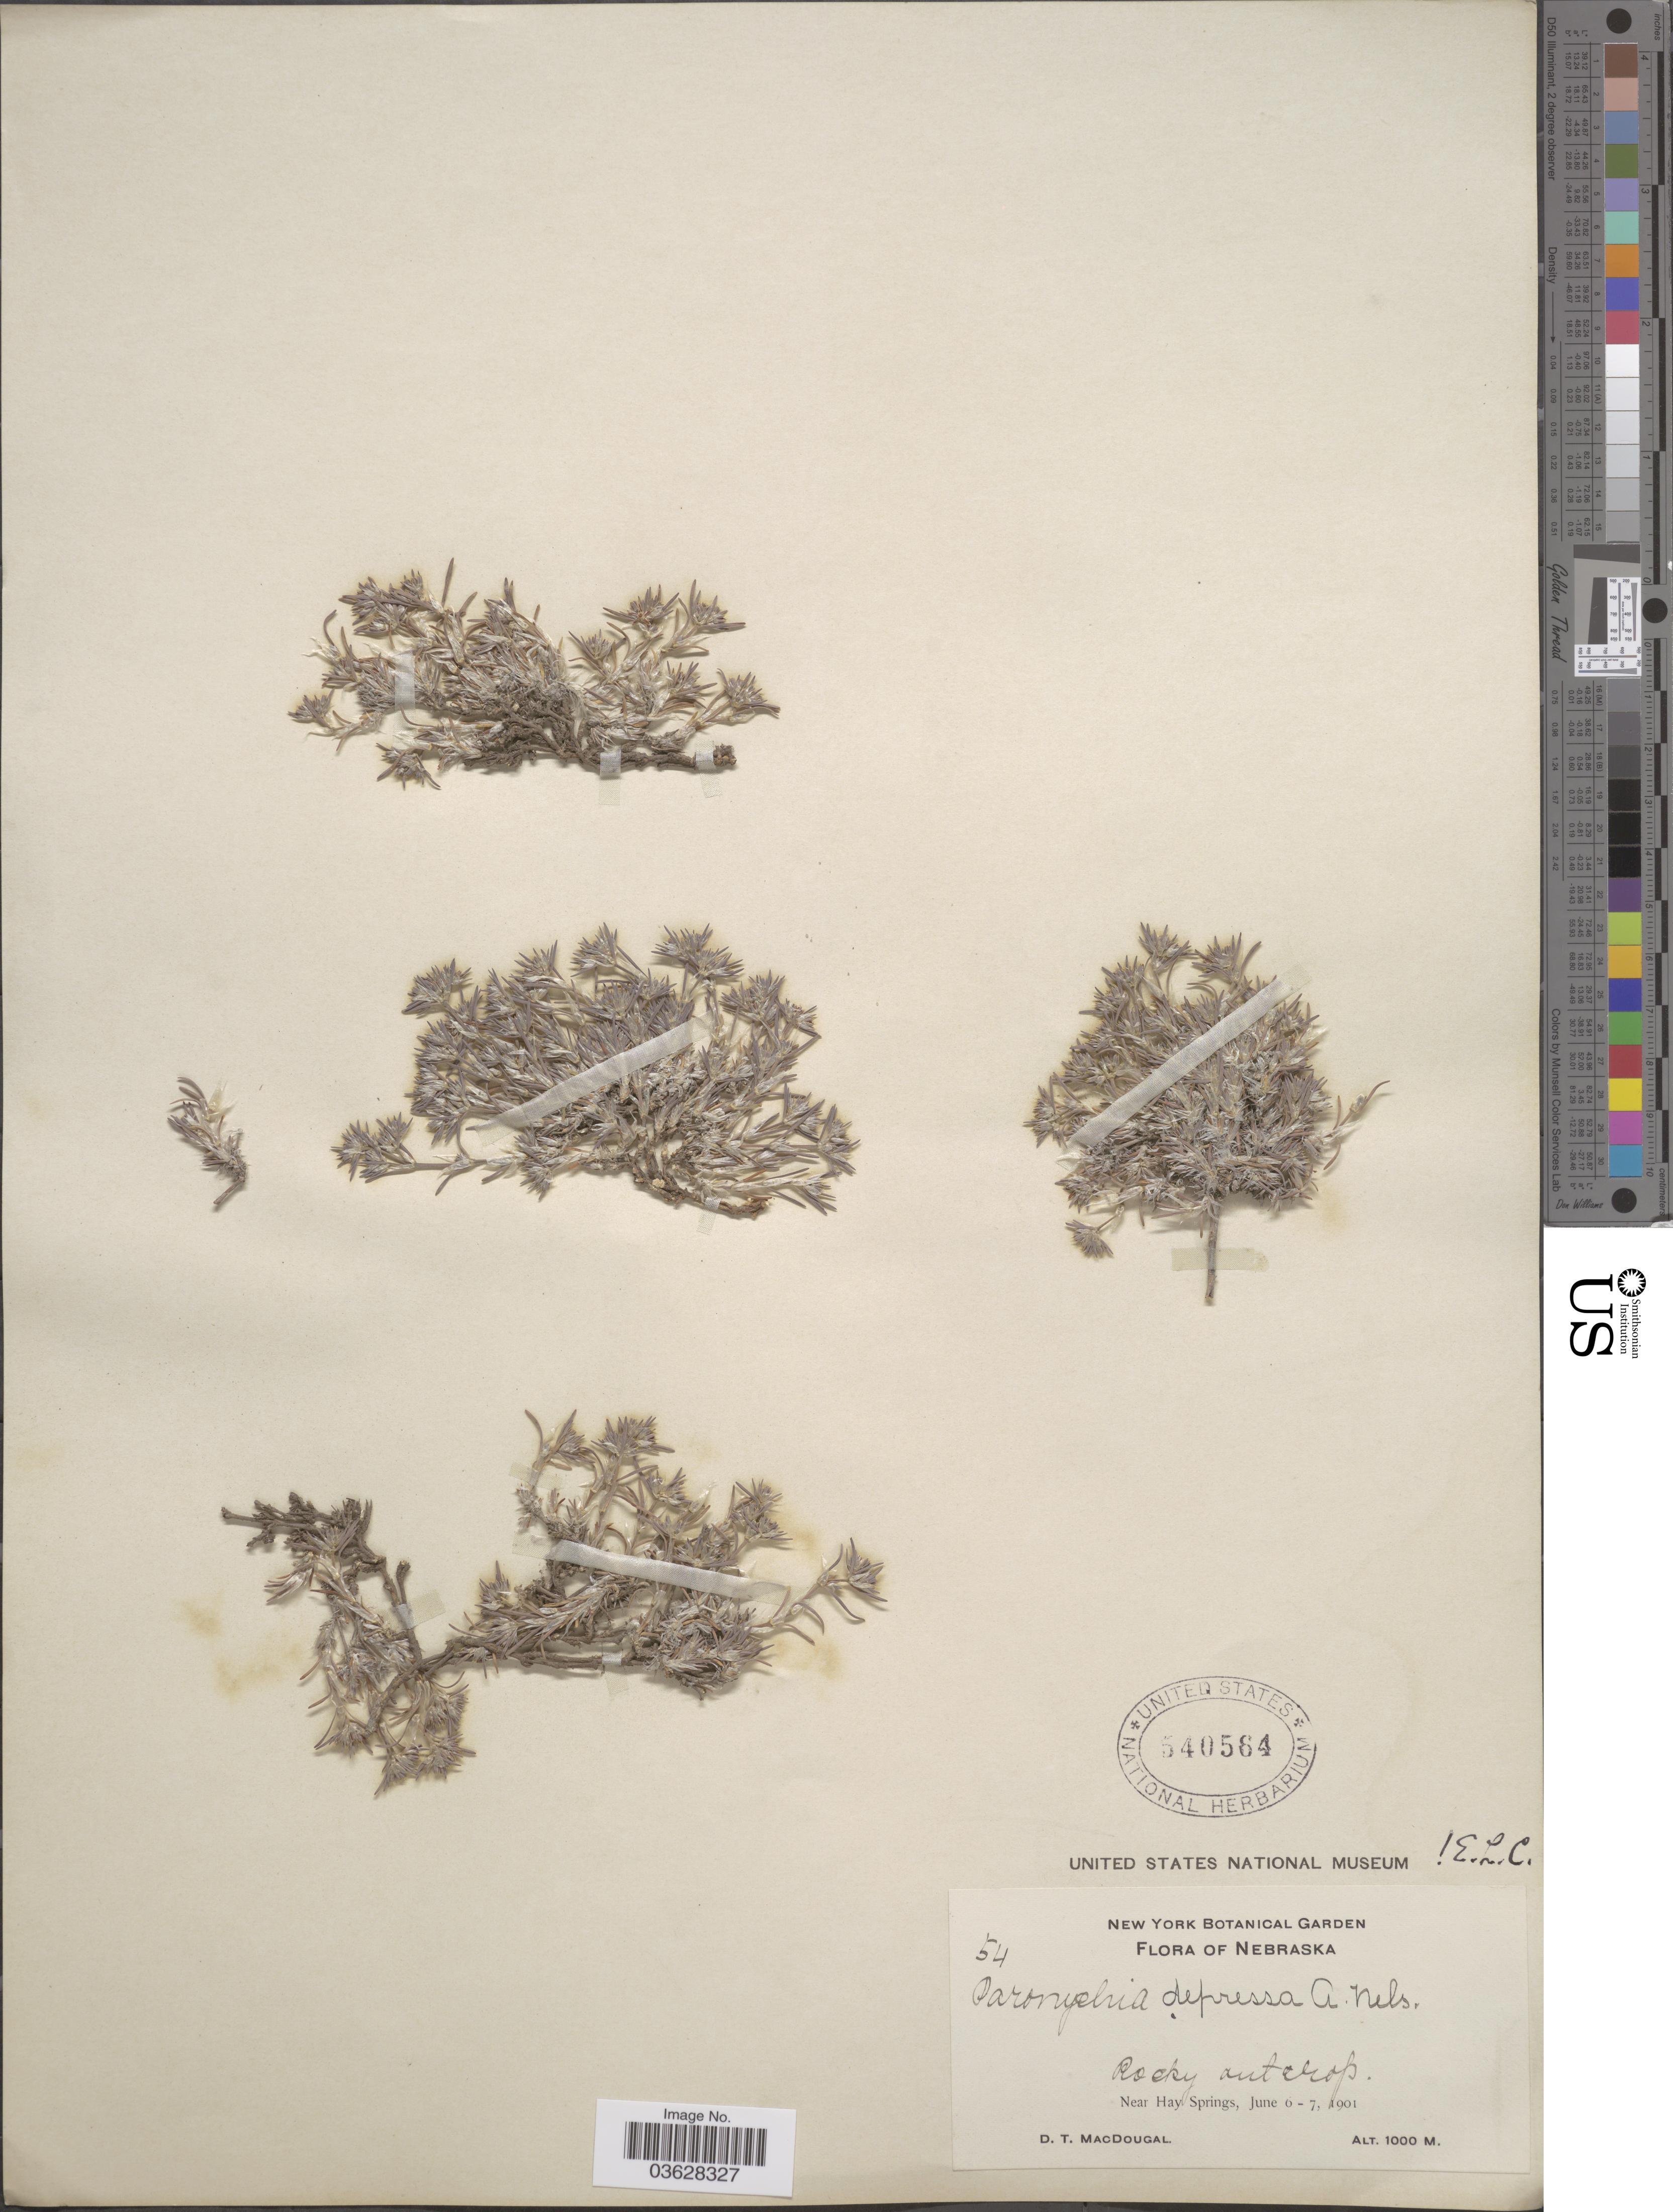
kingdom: Plantae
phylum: Tracheophyta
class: Magnoliopsida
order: Caryophyllales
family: Caryophyllaceae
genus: Paronychia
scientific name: Paronychia depressa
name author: (Torr. & A. Gray) Nutt. ex A. Nelson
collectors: D. T. MacDougal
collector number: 54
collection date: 1901-06-06/1901-06-07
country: United States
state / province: Nebraska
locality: Near Hay Springs.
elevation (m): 1000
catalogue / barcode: US 540564